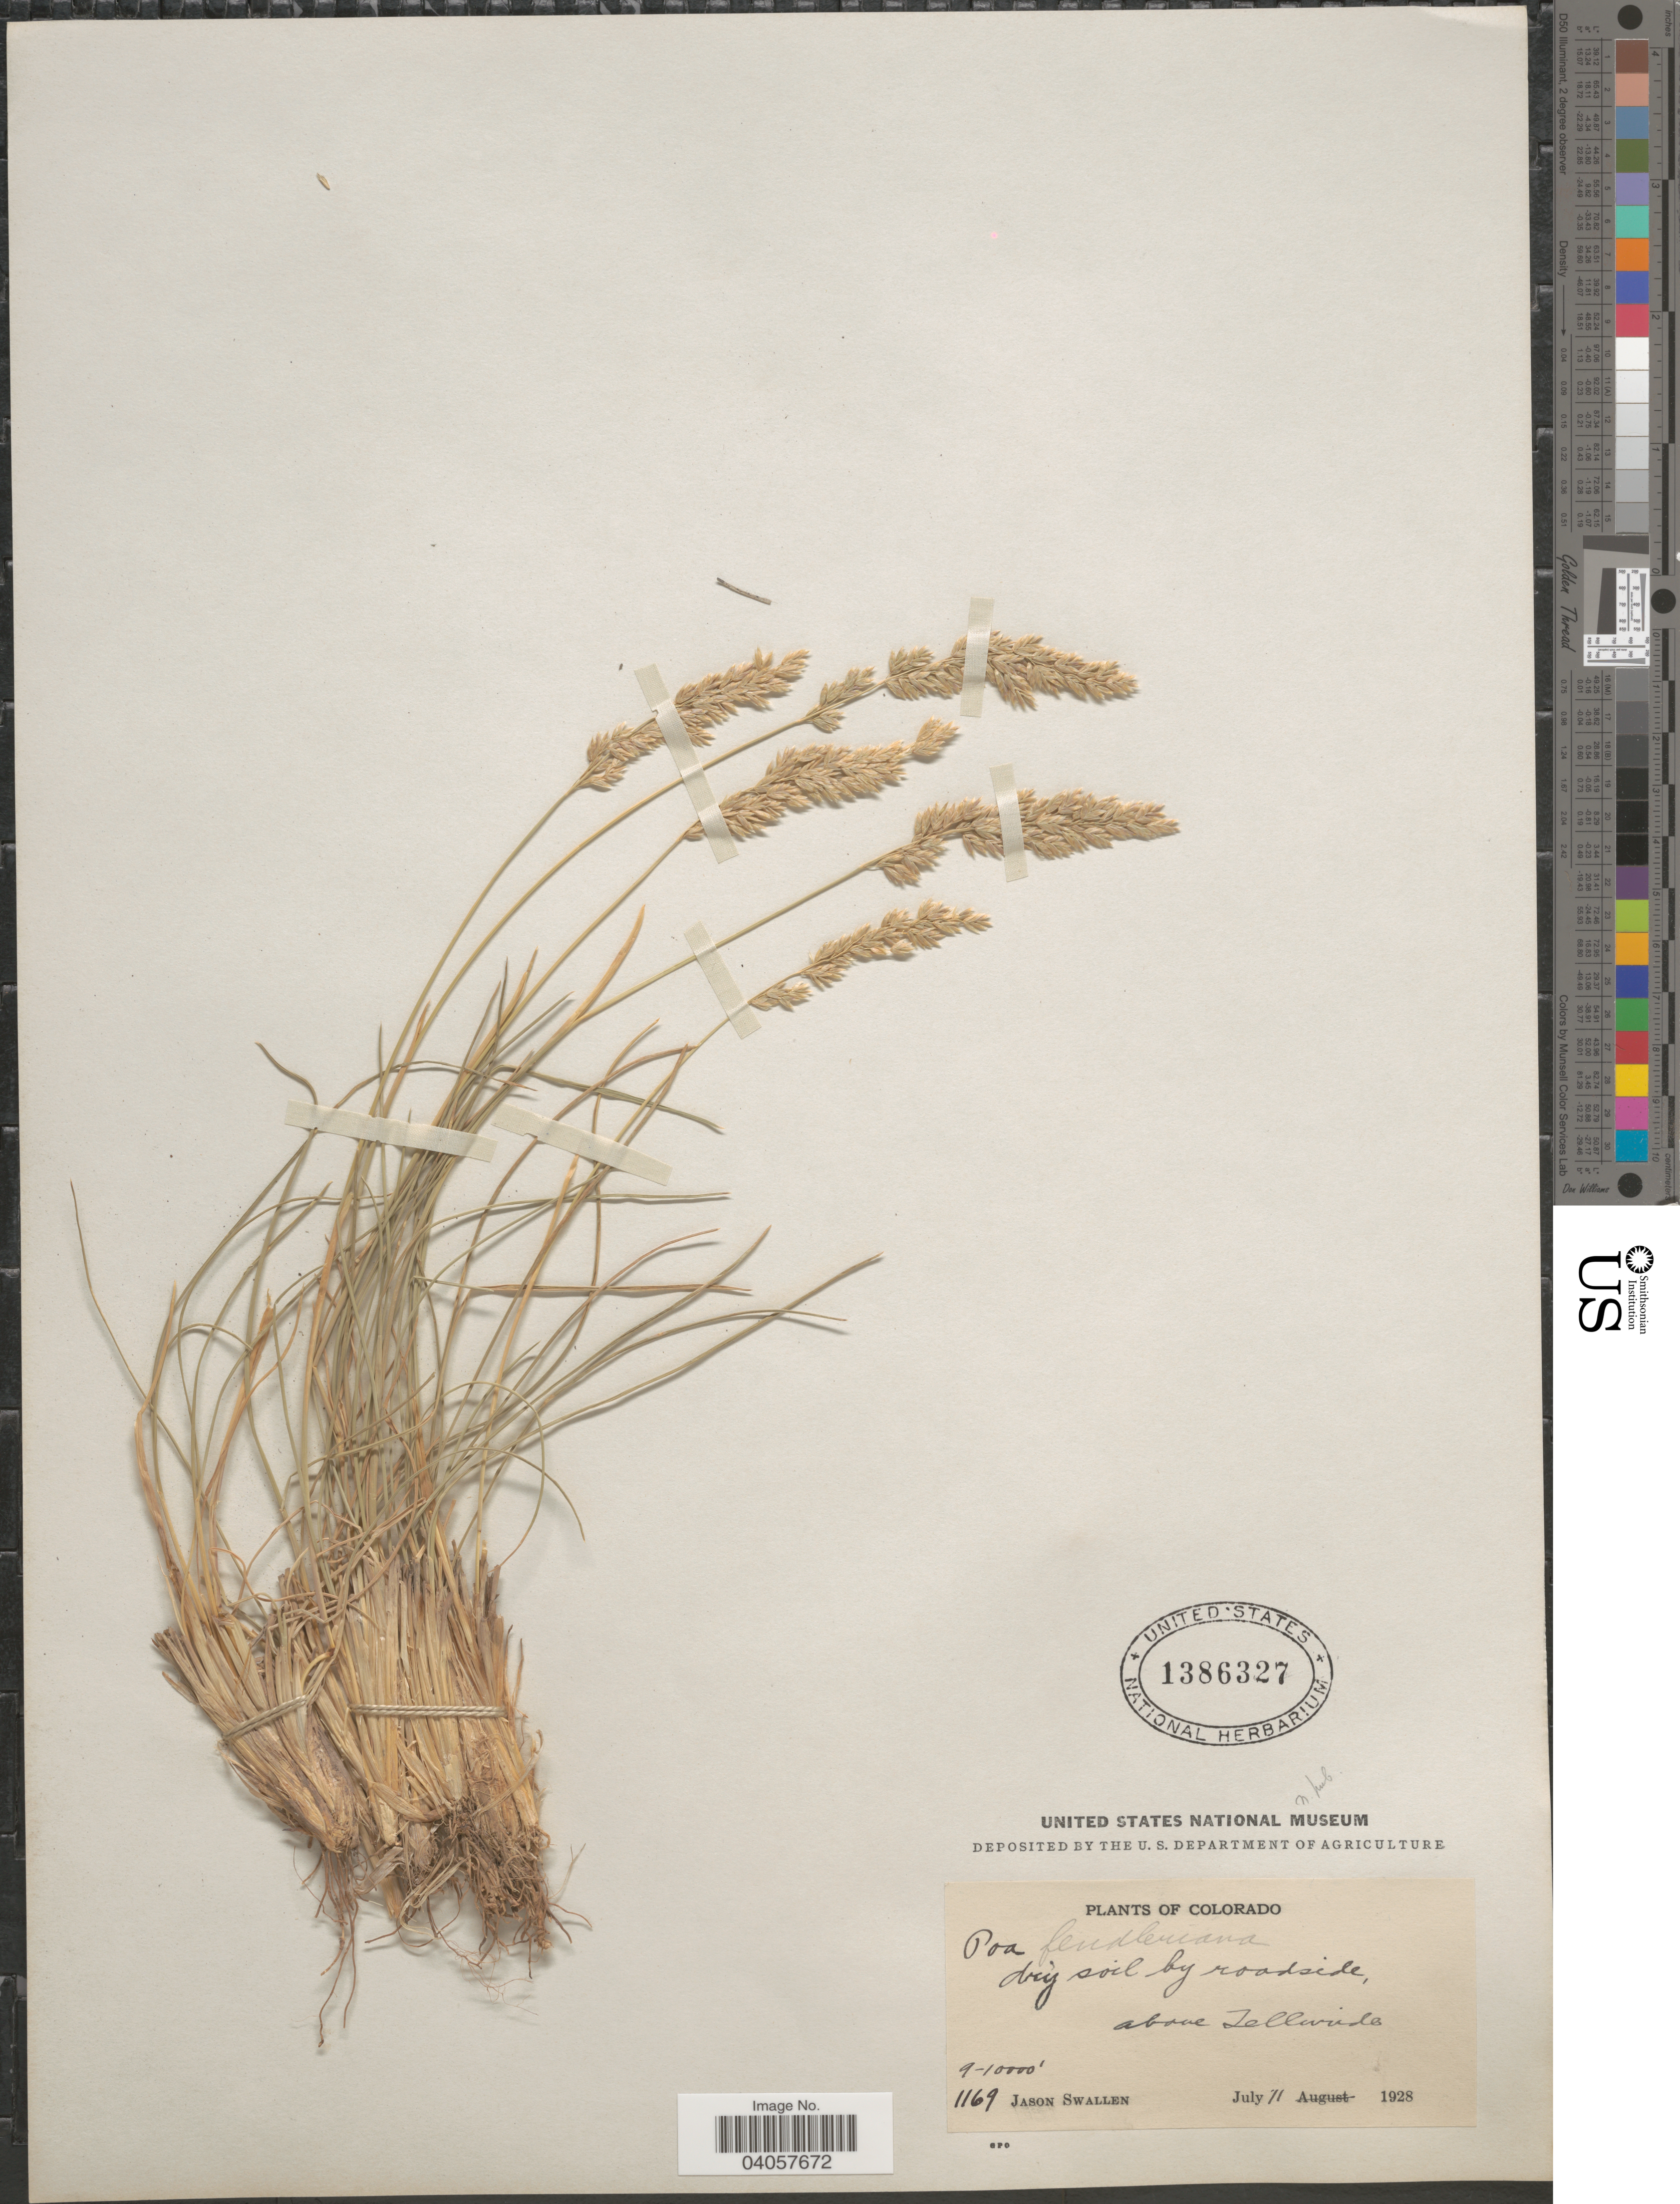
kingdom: Plantae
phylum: Tracheophyta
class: Liliopsida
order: Poales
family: Poaceae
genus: Poa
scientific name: Poa fendleriana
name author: (Steud.) Vasey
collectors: J. R. Swallen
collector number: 1169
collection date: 1928-07-11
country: United States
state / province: Colorado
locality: Above Telluride.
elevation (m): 2743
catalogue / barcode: US 1386327